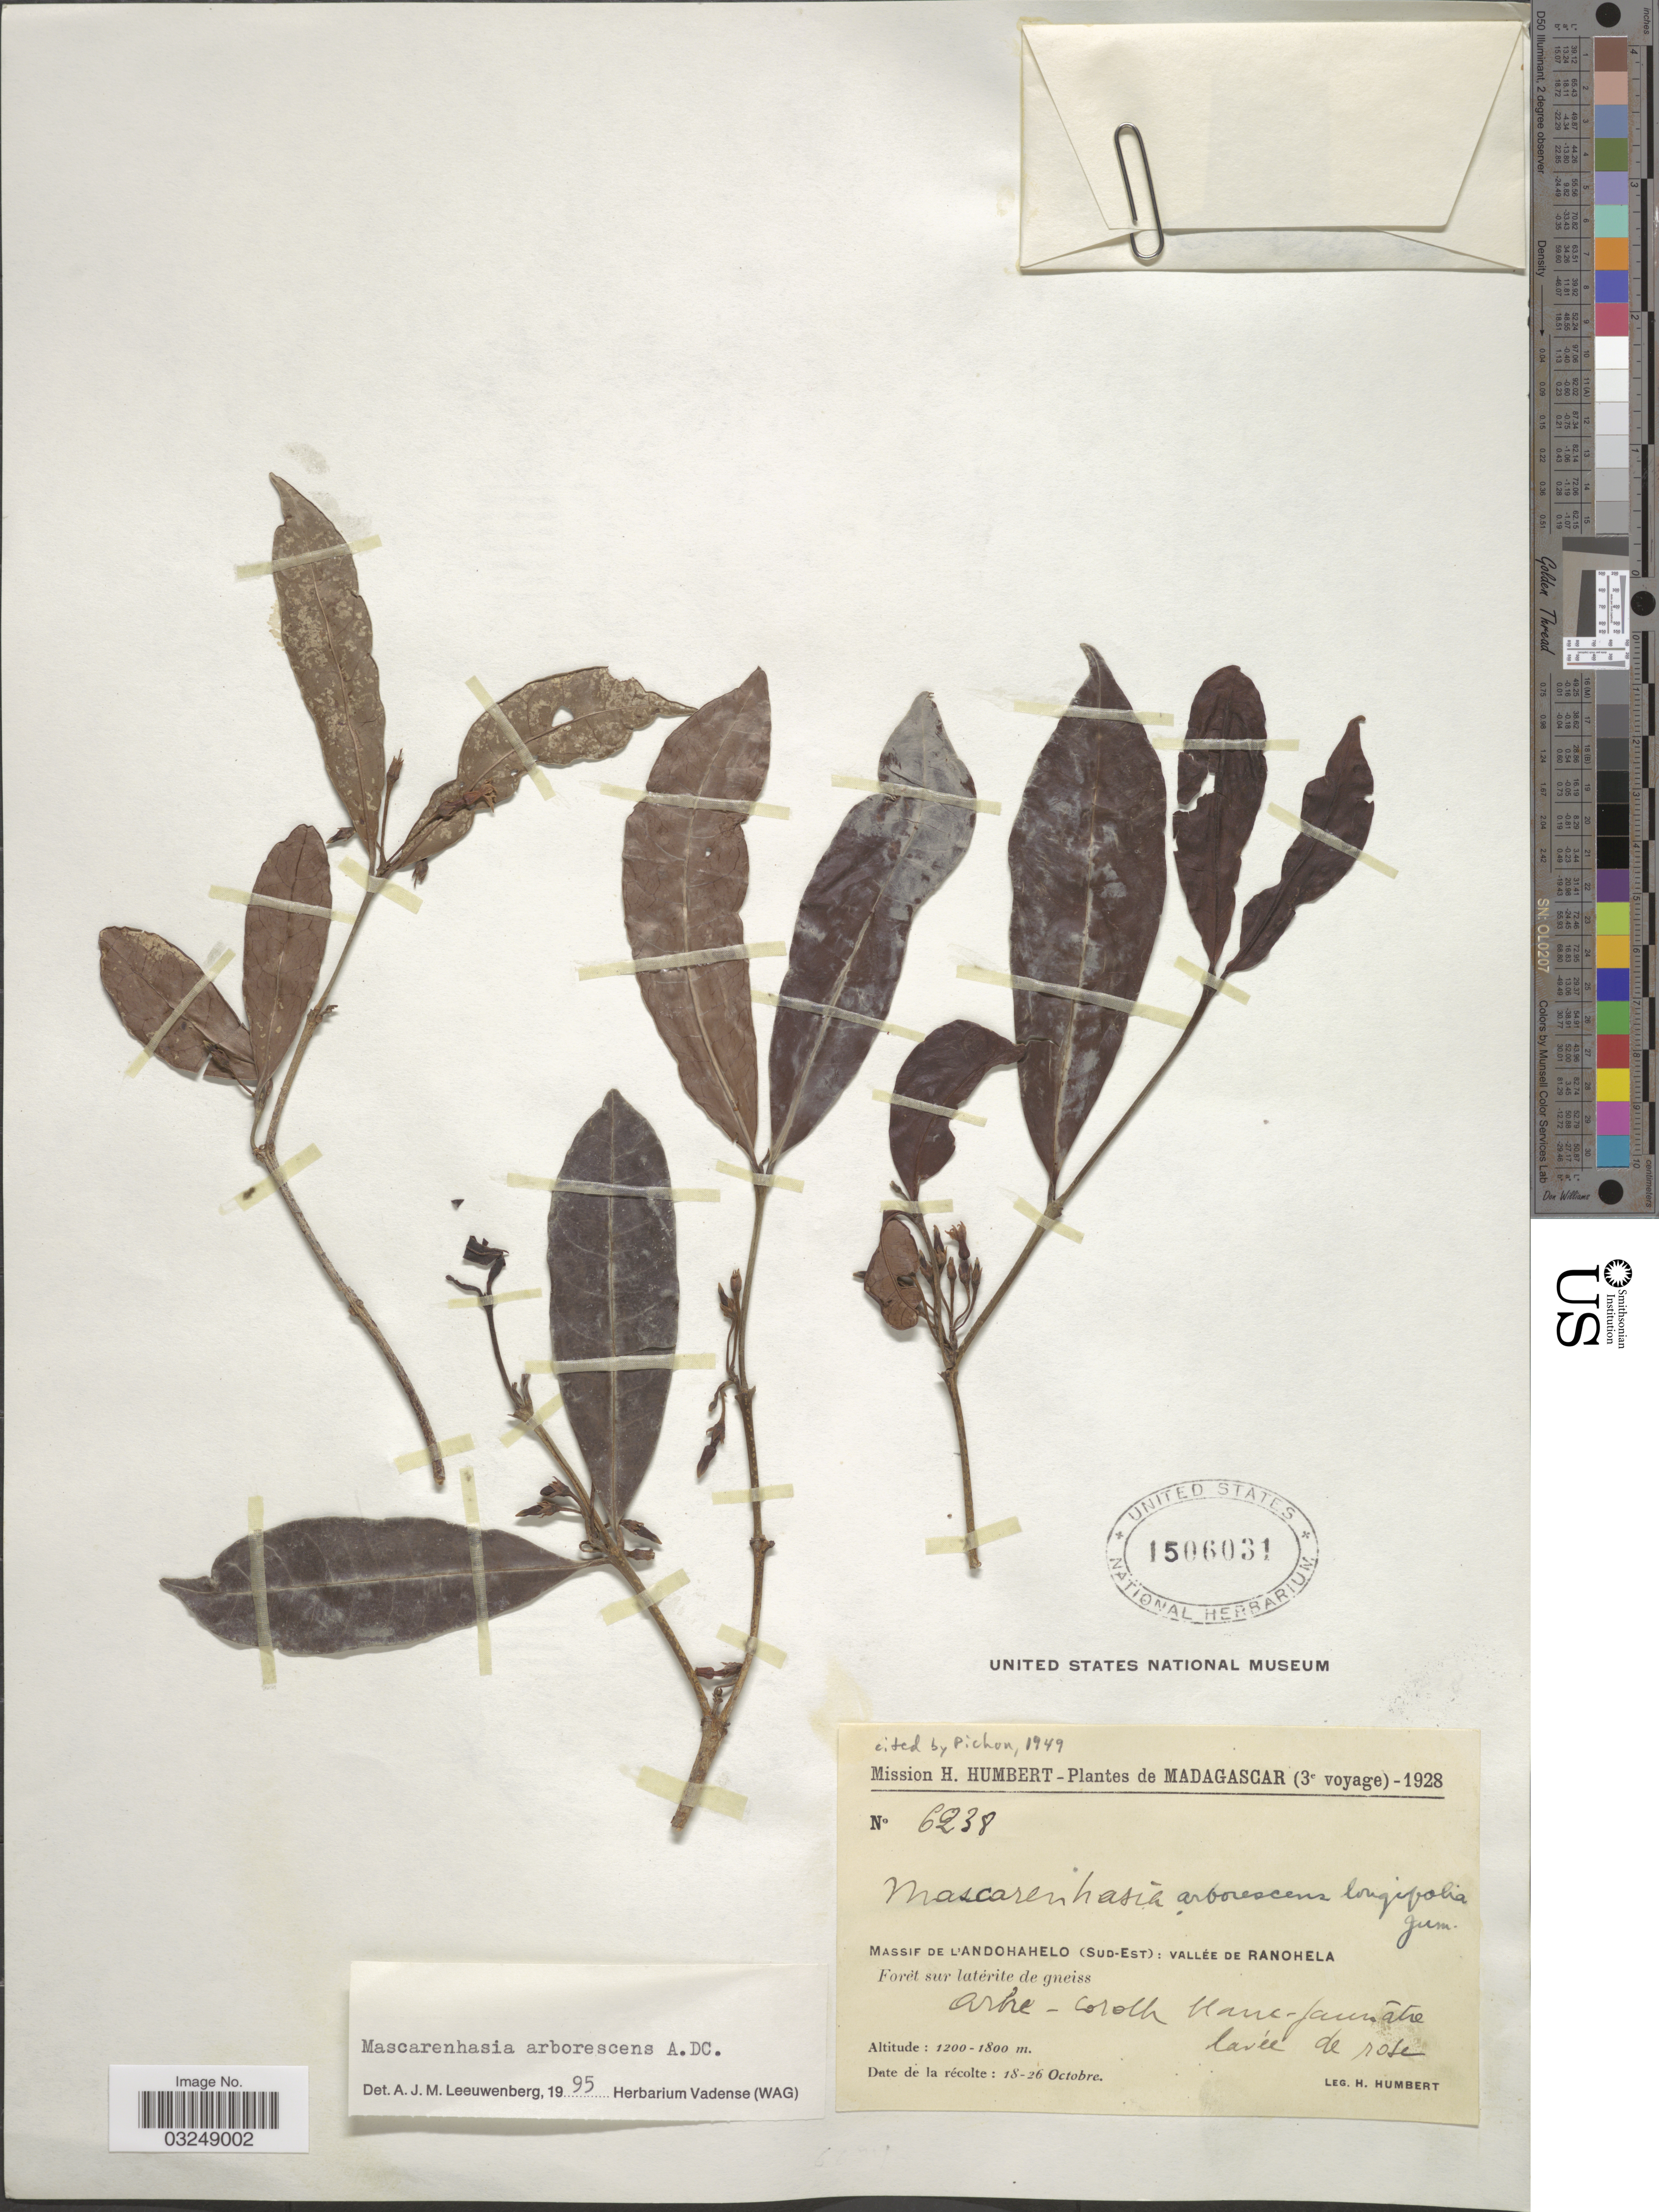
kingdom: Plantae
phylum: Tracheophyta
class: Magnoliopsida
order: Gentianales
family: Apocynaceae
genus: Mascarenhasia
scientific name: Mascarenhasia arborescens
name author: A. DC.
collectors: H. Humbert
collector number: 6238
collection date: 1928-10-18/1928-10-26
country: Madagascar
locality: Massif de l'Andohahelo (Sud-Est): Vallée de Ranohela. Forêt sur latérite de gneiss.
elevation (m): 1200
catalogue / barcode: US 1506031